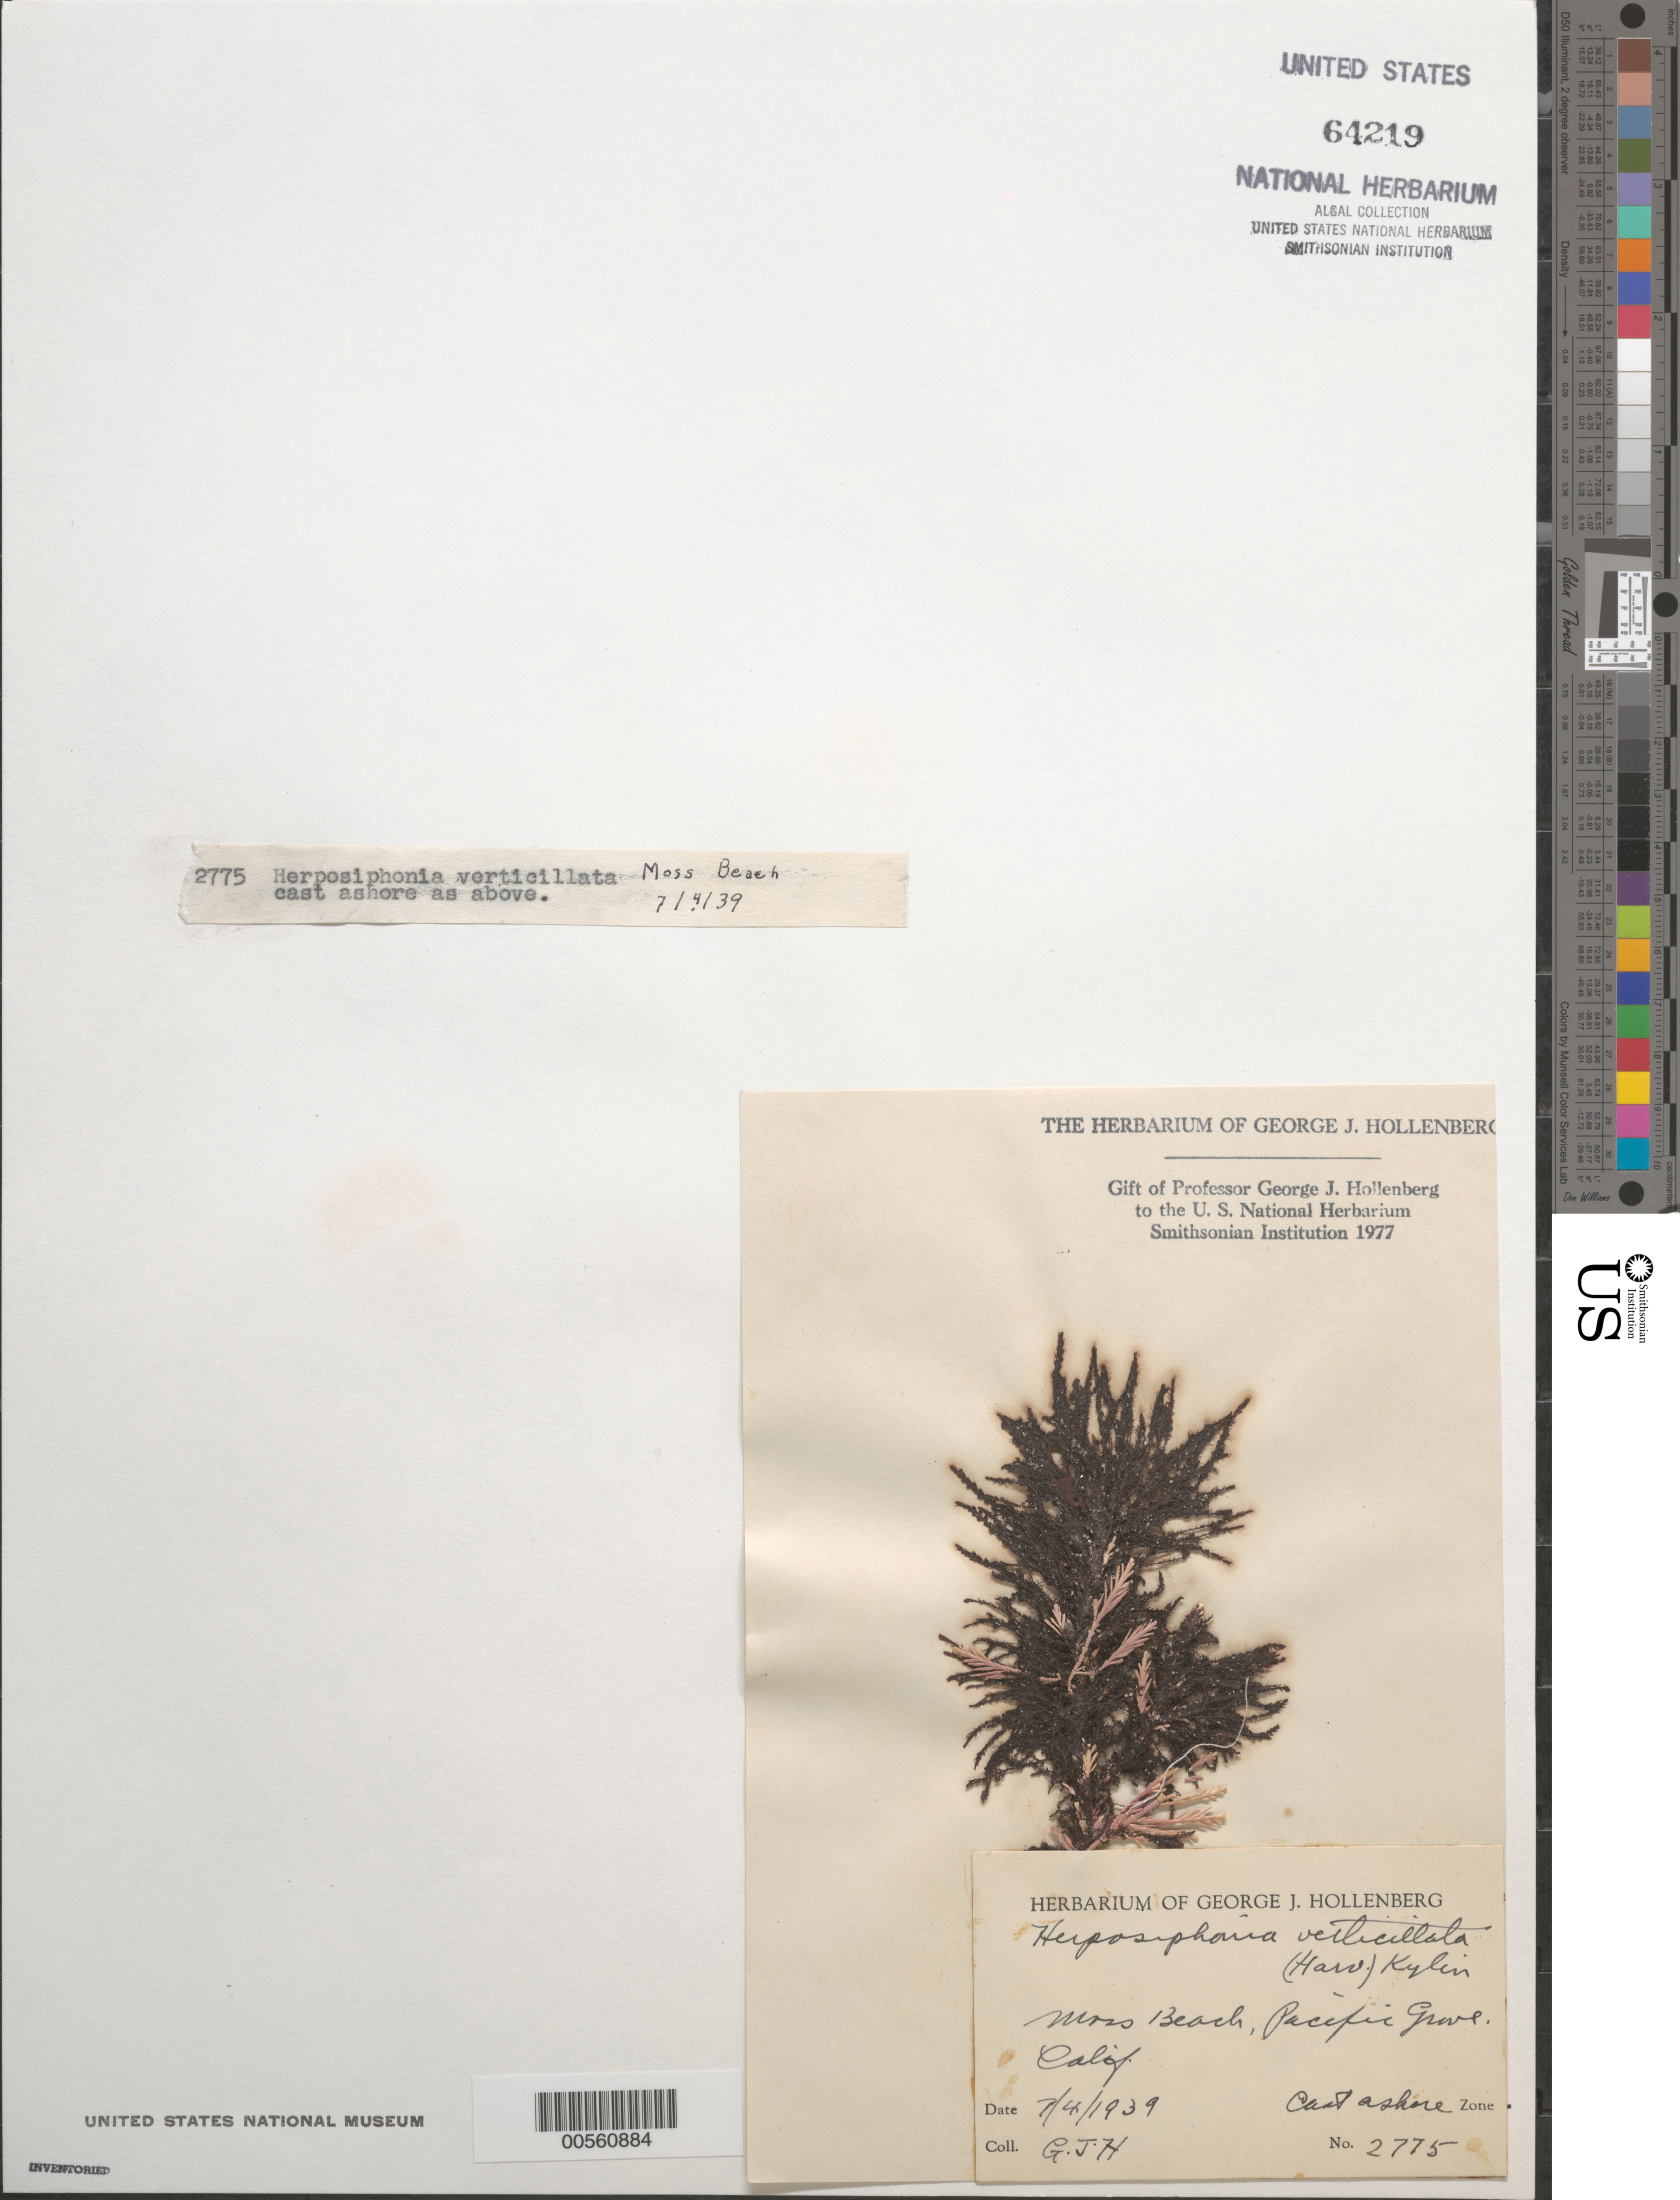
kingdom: Plantae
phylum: Rhodophyta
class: Florideophyceae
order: Ceramiales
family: Rhodomelaceae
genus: Herposiphonia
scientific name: Herposiphonia verticillata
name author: (Harv.) Kylin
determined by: Hollenberg, George J.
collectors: G. Hollenberg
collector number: GJH 2775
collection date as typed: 04 Jul 1939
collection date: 1939-07-04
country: United States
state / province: California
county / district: Monterey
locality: Moss Beach, Pacific Grove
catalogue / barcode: US 64219